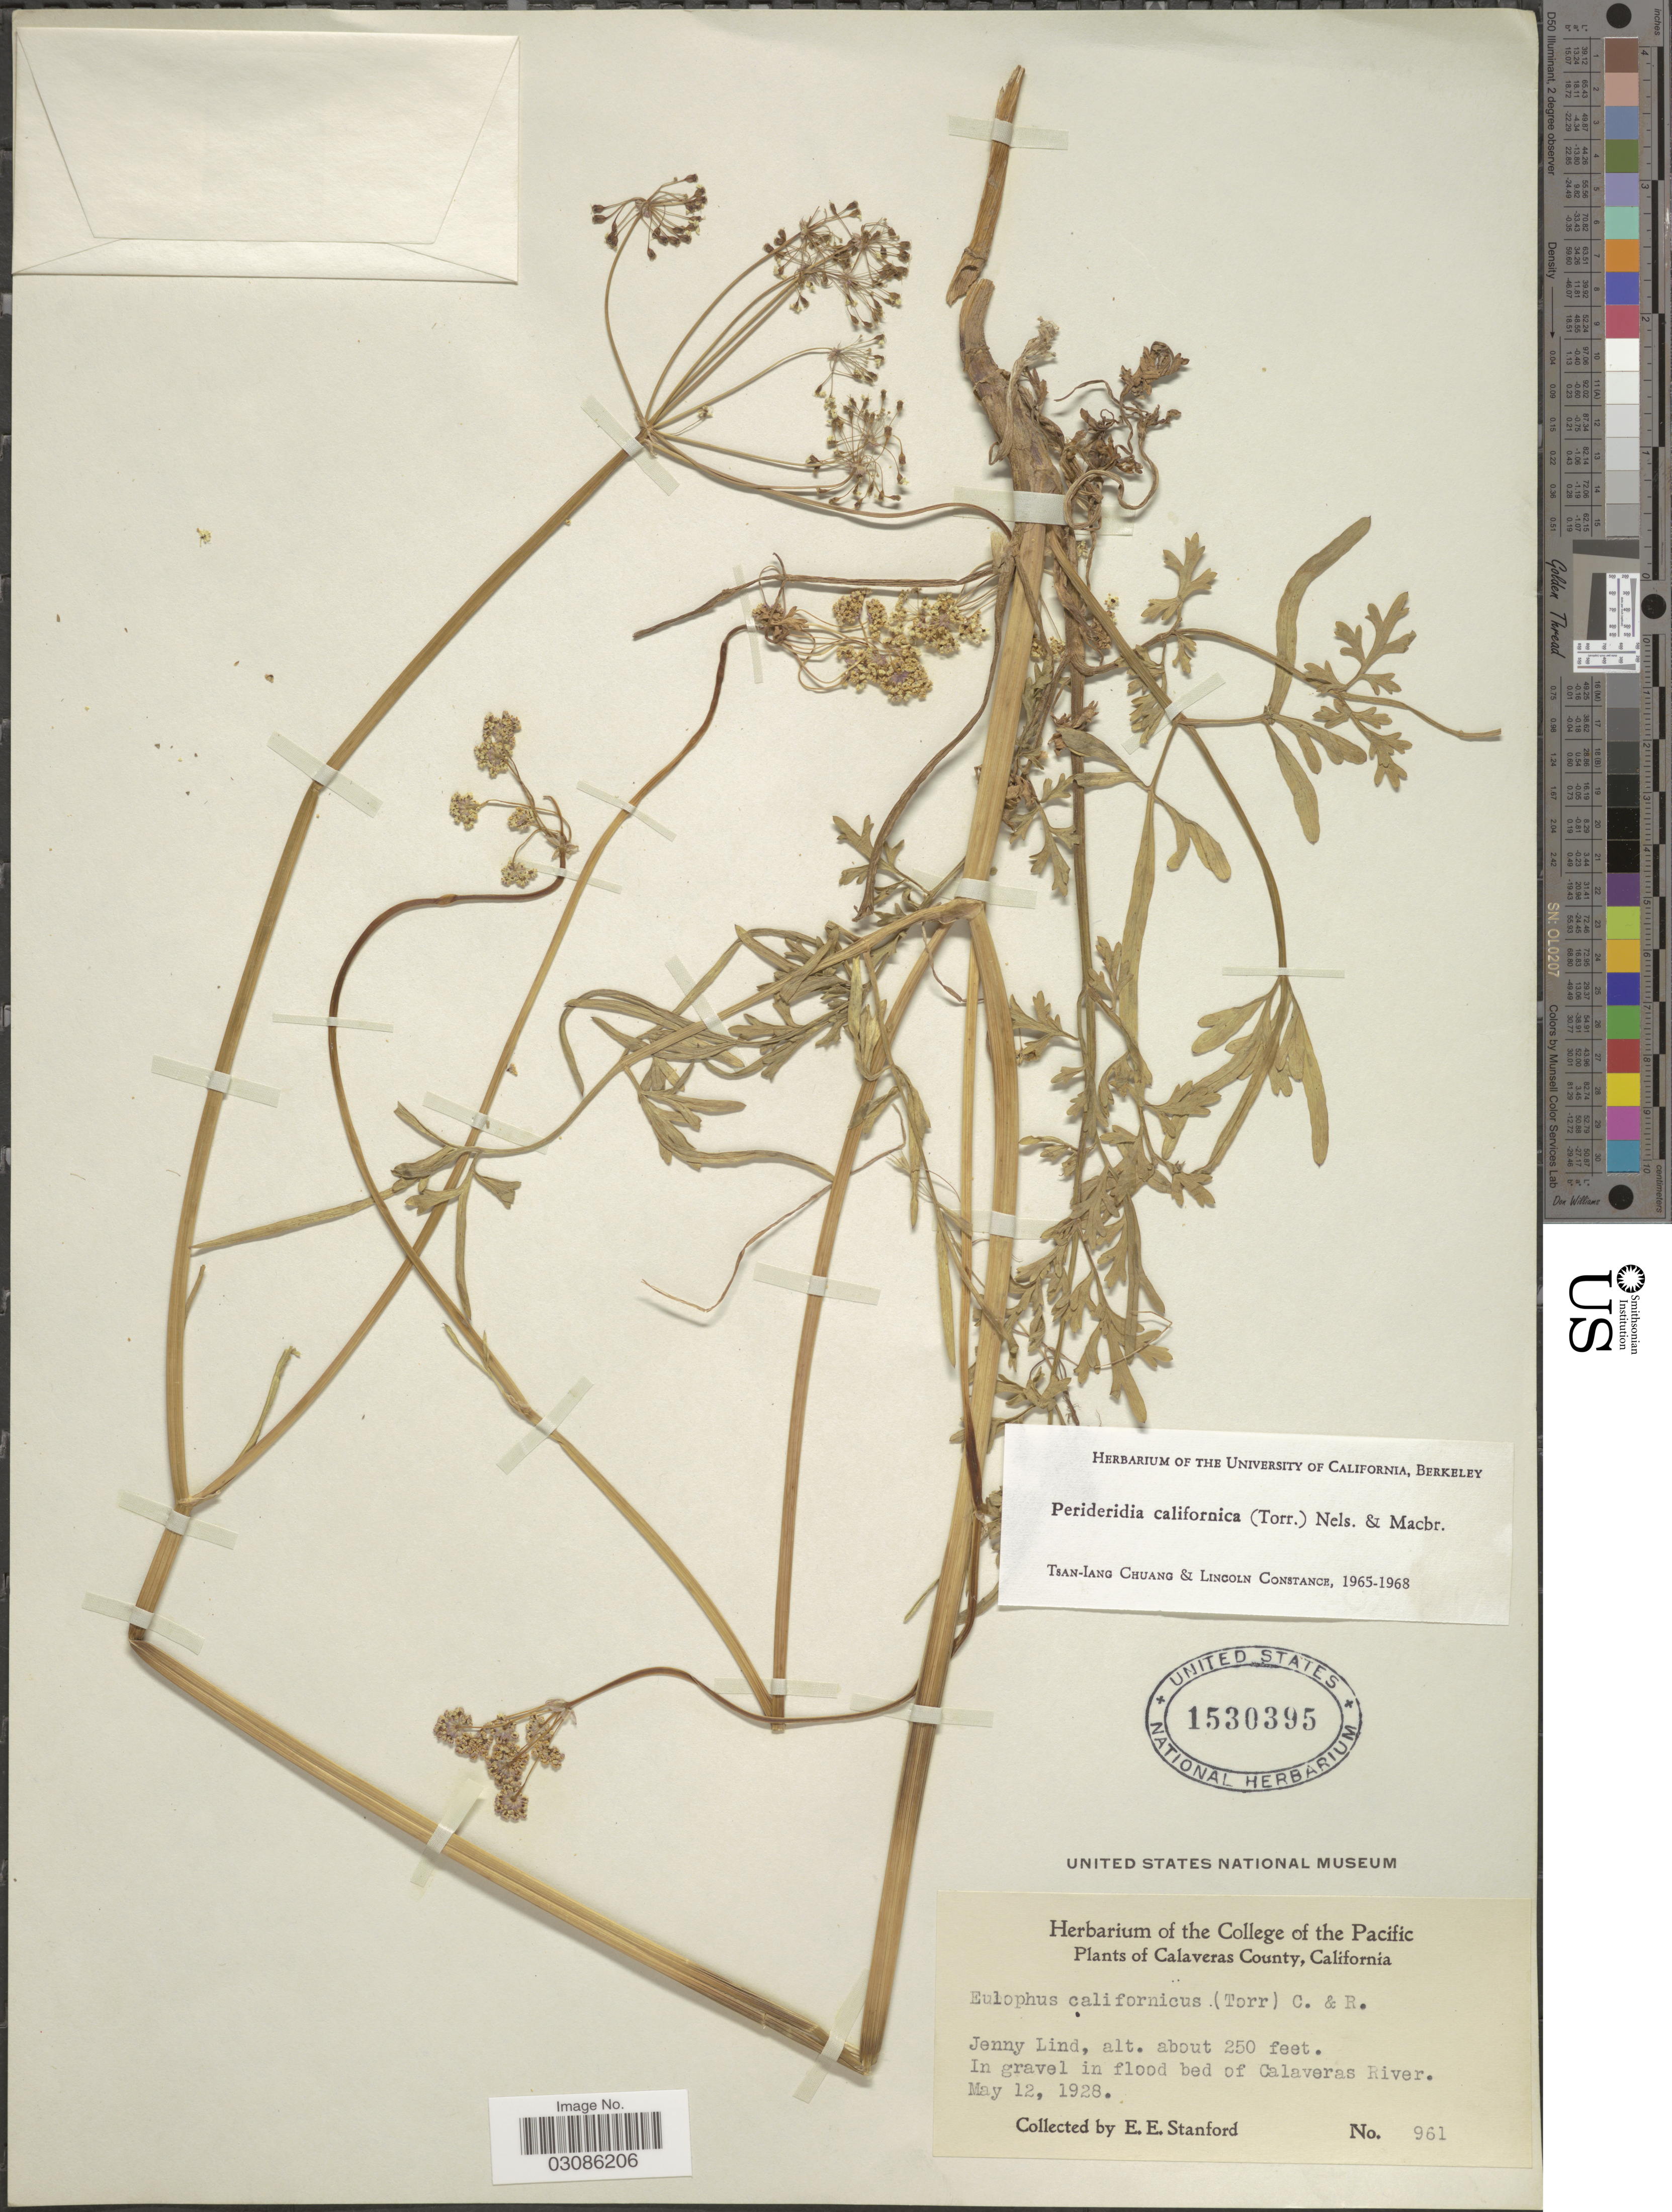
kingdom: Plantae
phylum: Tracheophyta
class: Magnoliopsida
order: Apiales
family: Apiaceae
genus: Perideridia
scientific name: Perideridia californica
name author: (Torr.) A. Nelson & J.F. Macbr.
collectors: E. Stanford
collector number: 961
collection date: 1928-05-12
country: United States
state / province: California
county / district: Calaveras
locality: Calaveras County, Jenny Lind, In gravel in flood bed of Calaveras River.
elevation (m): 76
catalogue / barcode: US 1530395